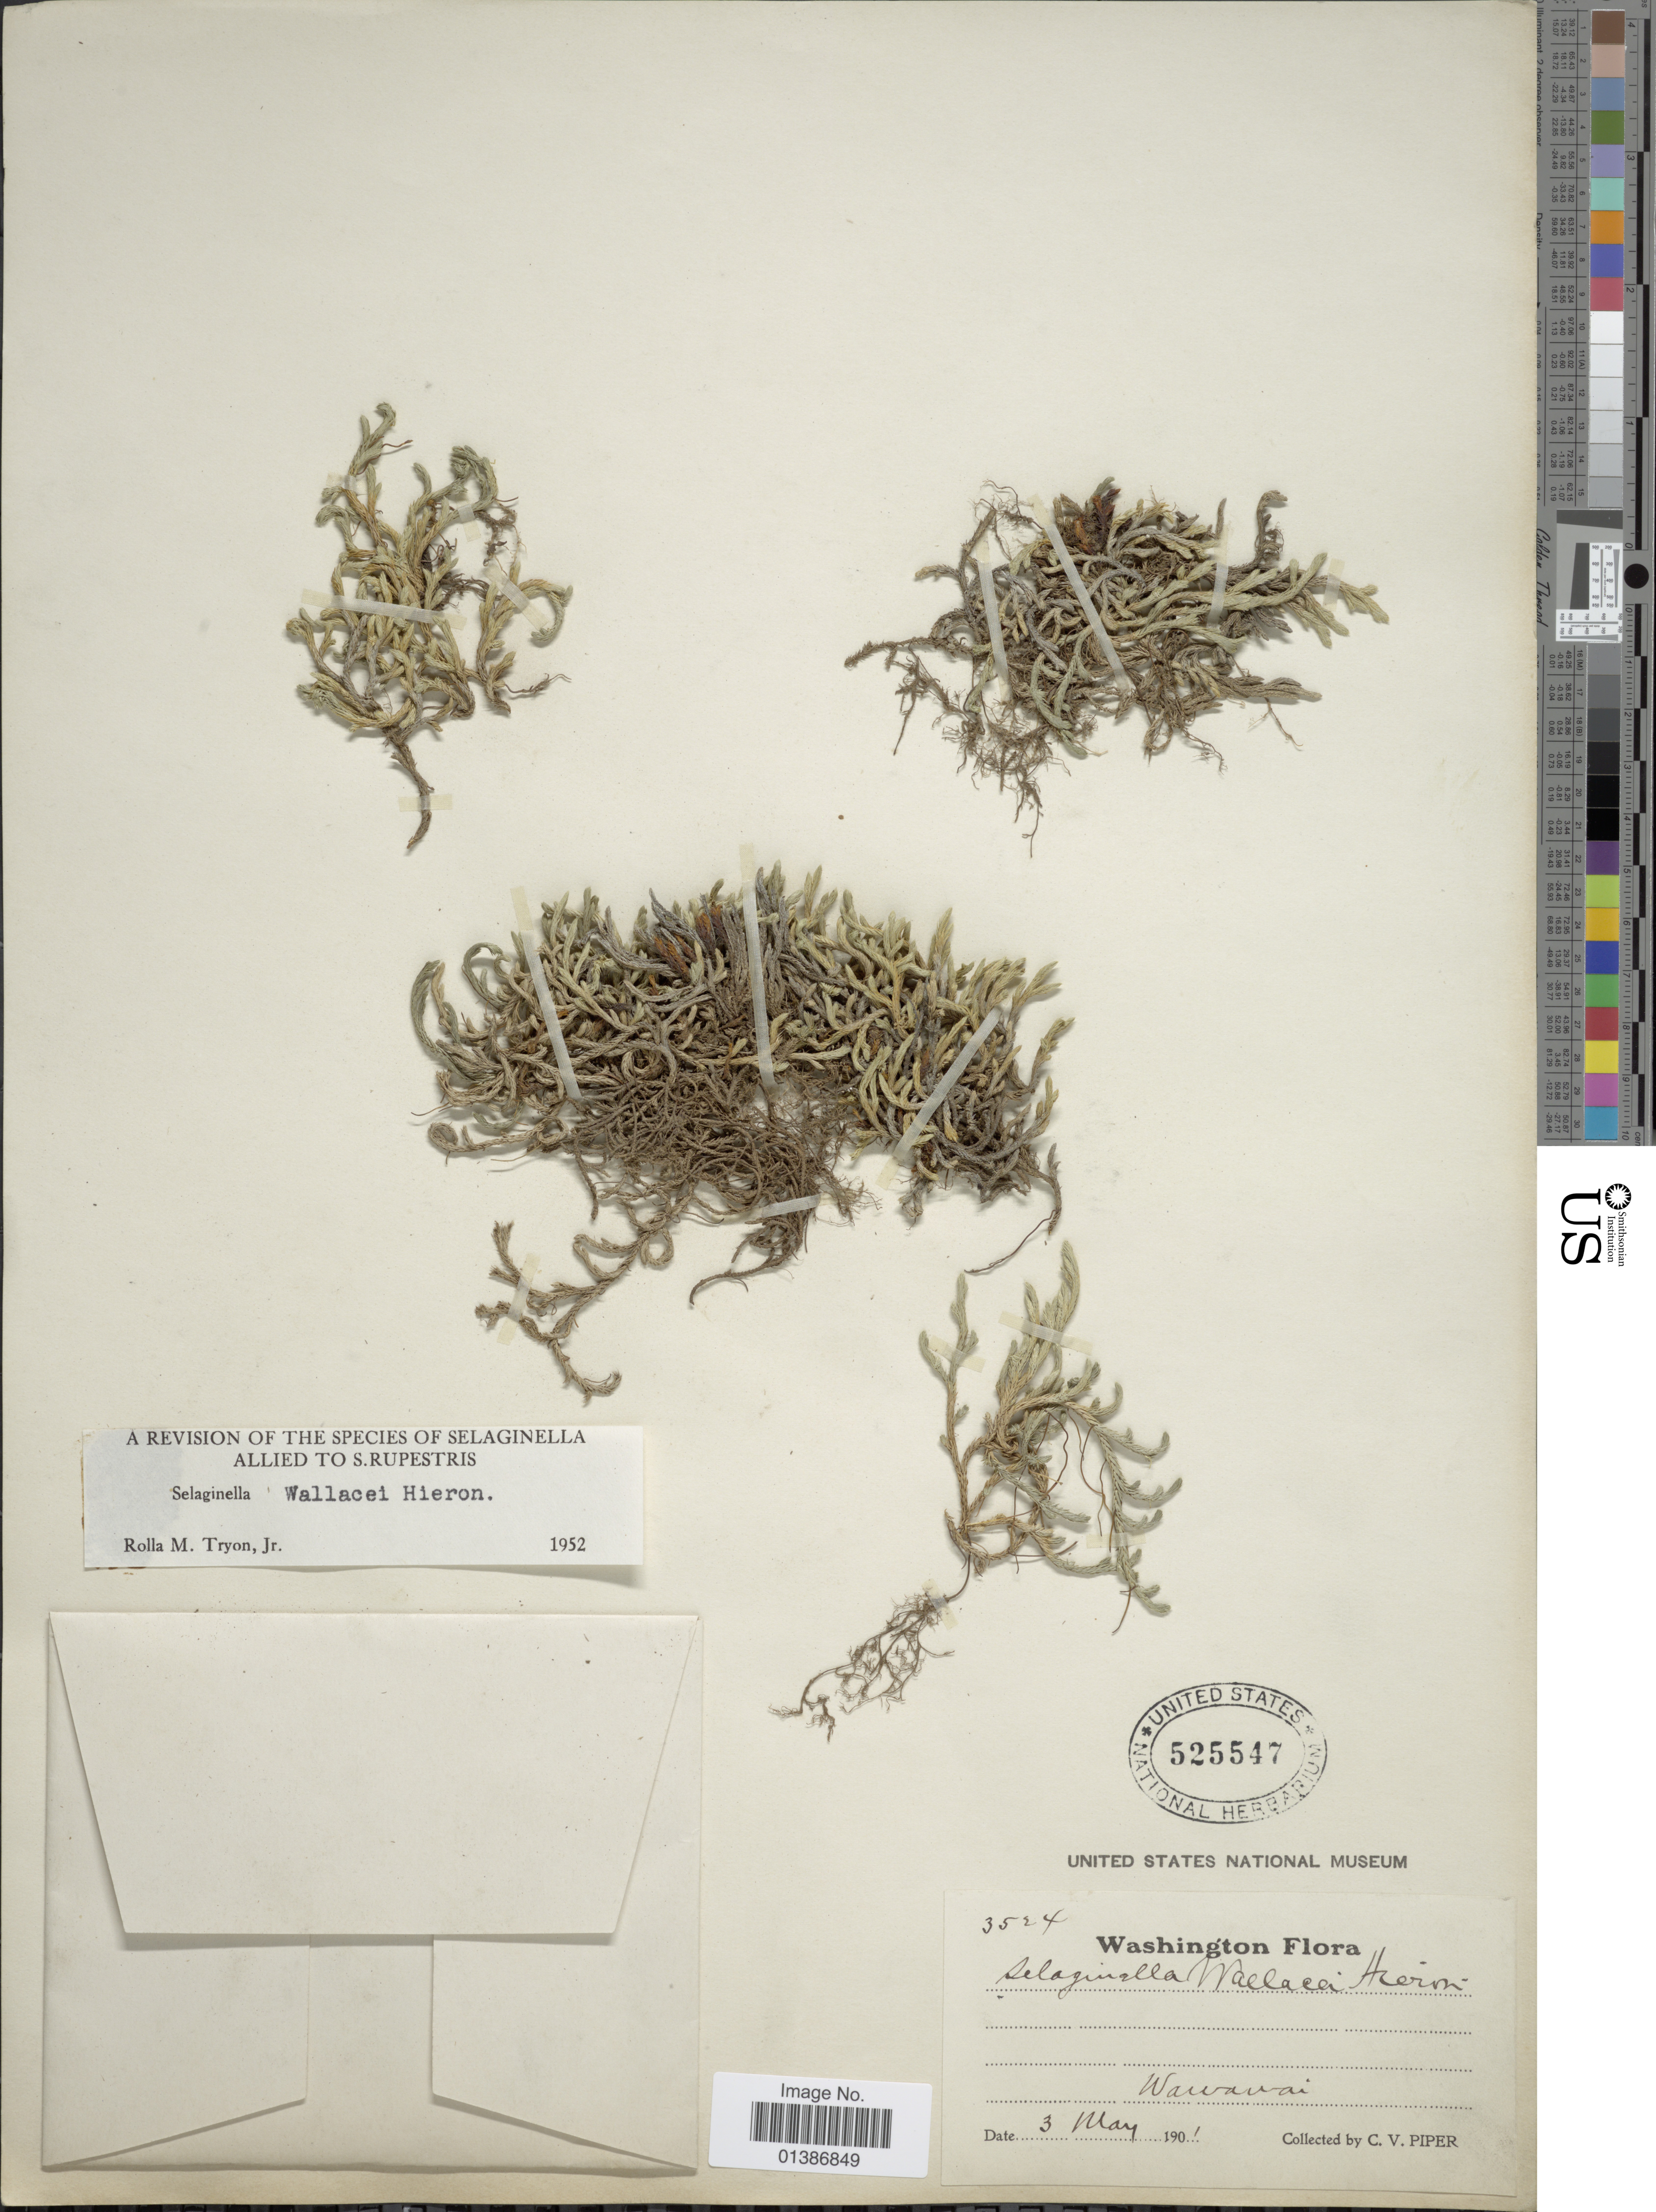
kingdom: Plantae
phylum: Tracheophyta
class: Lycopodiopsida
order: Selaginellales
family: Selaginellaceae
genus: Selaginella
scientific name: Selaginella wallacei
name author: Hieron.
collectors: C. V. Piper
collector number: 3524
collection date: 1901-05-03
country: United States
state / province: Washington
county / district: Whitman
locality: Wawawai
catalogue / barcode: US 525547